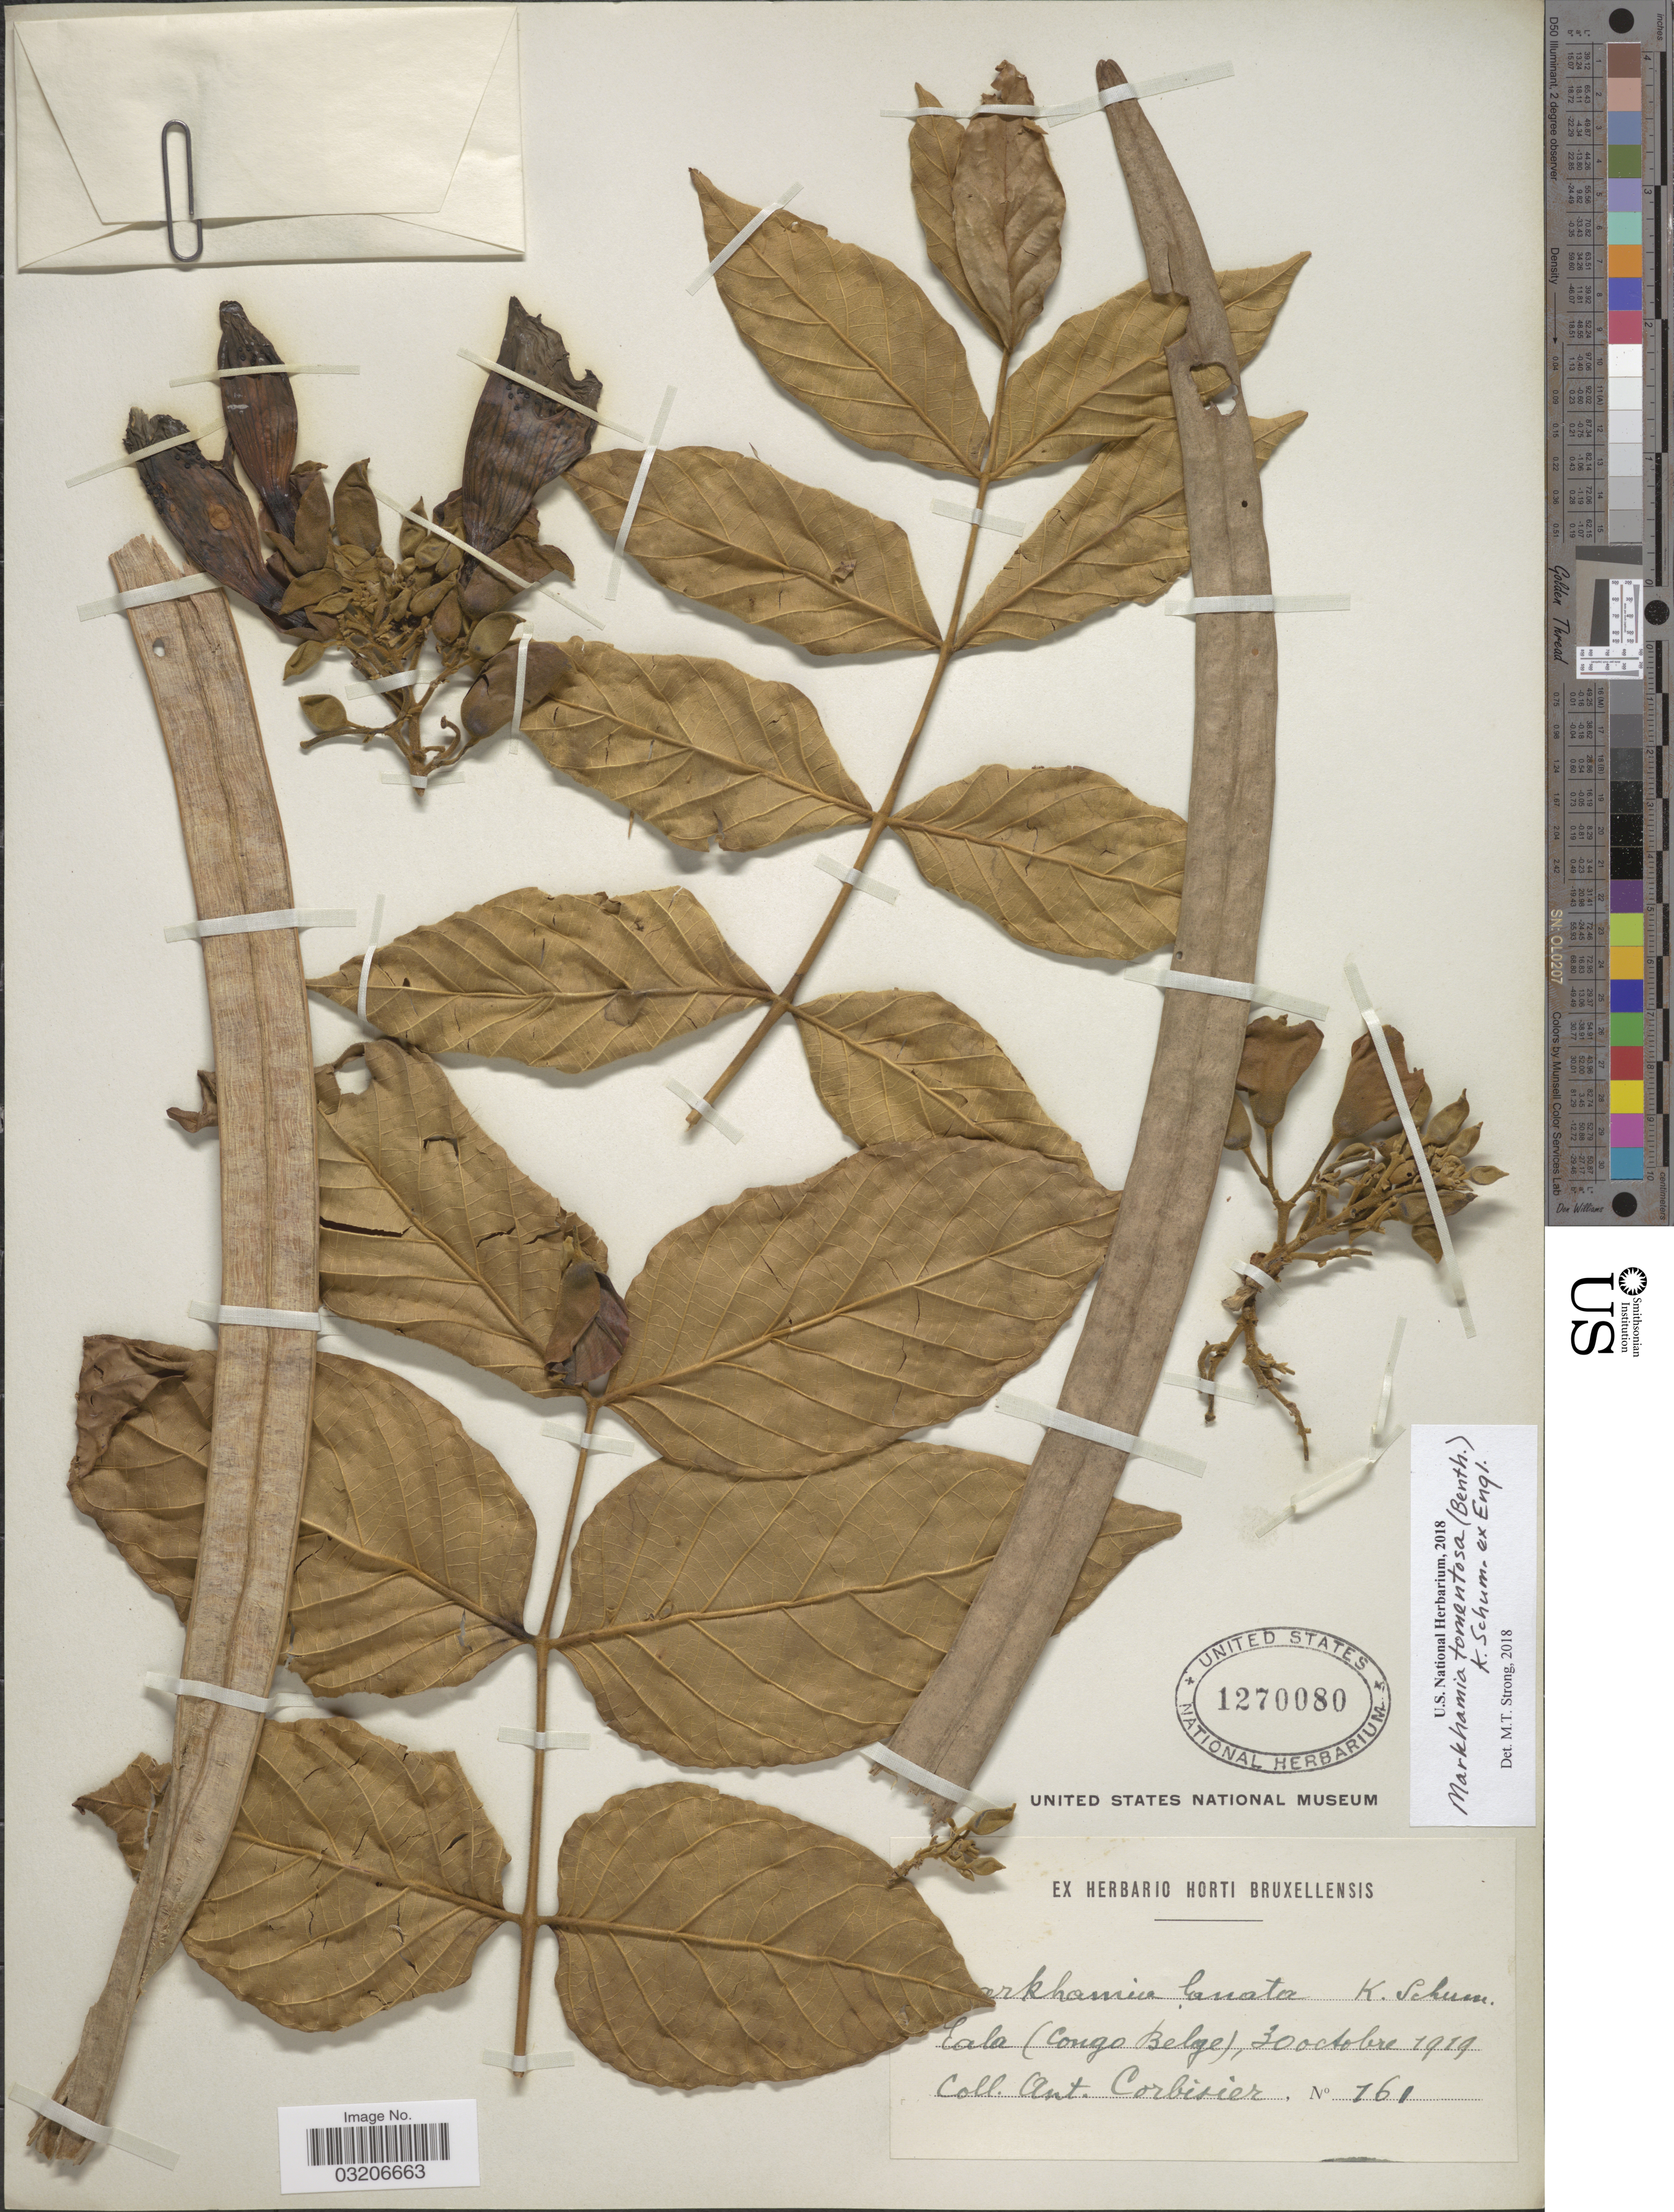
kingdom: Plantae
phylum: Tracheophyta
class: Magnoliopsida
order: Lamiales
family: Bignoniaceae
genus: Markhamia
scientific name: Markhamia tomentosa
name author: (Benth.) K. Schum. ex Engl.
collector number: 161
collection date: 1919-10-30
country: Congo, Democratic Republic of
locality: Eala (Congo Belge).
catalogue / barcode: US 1270080